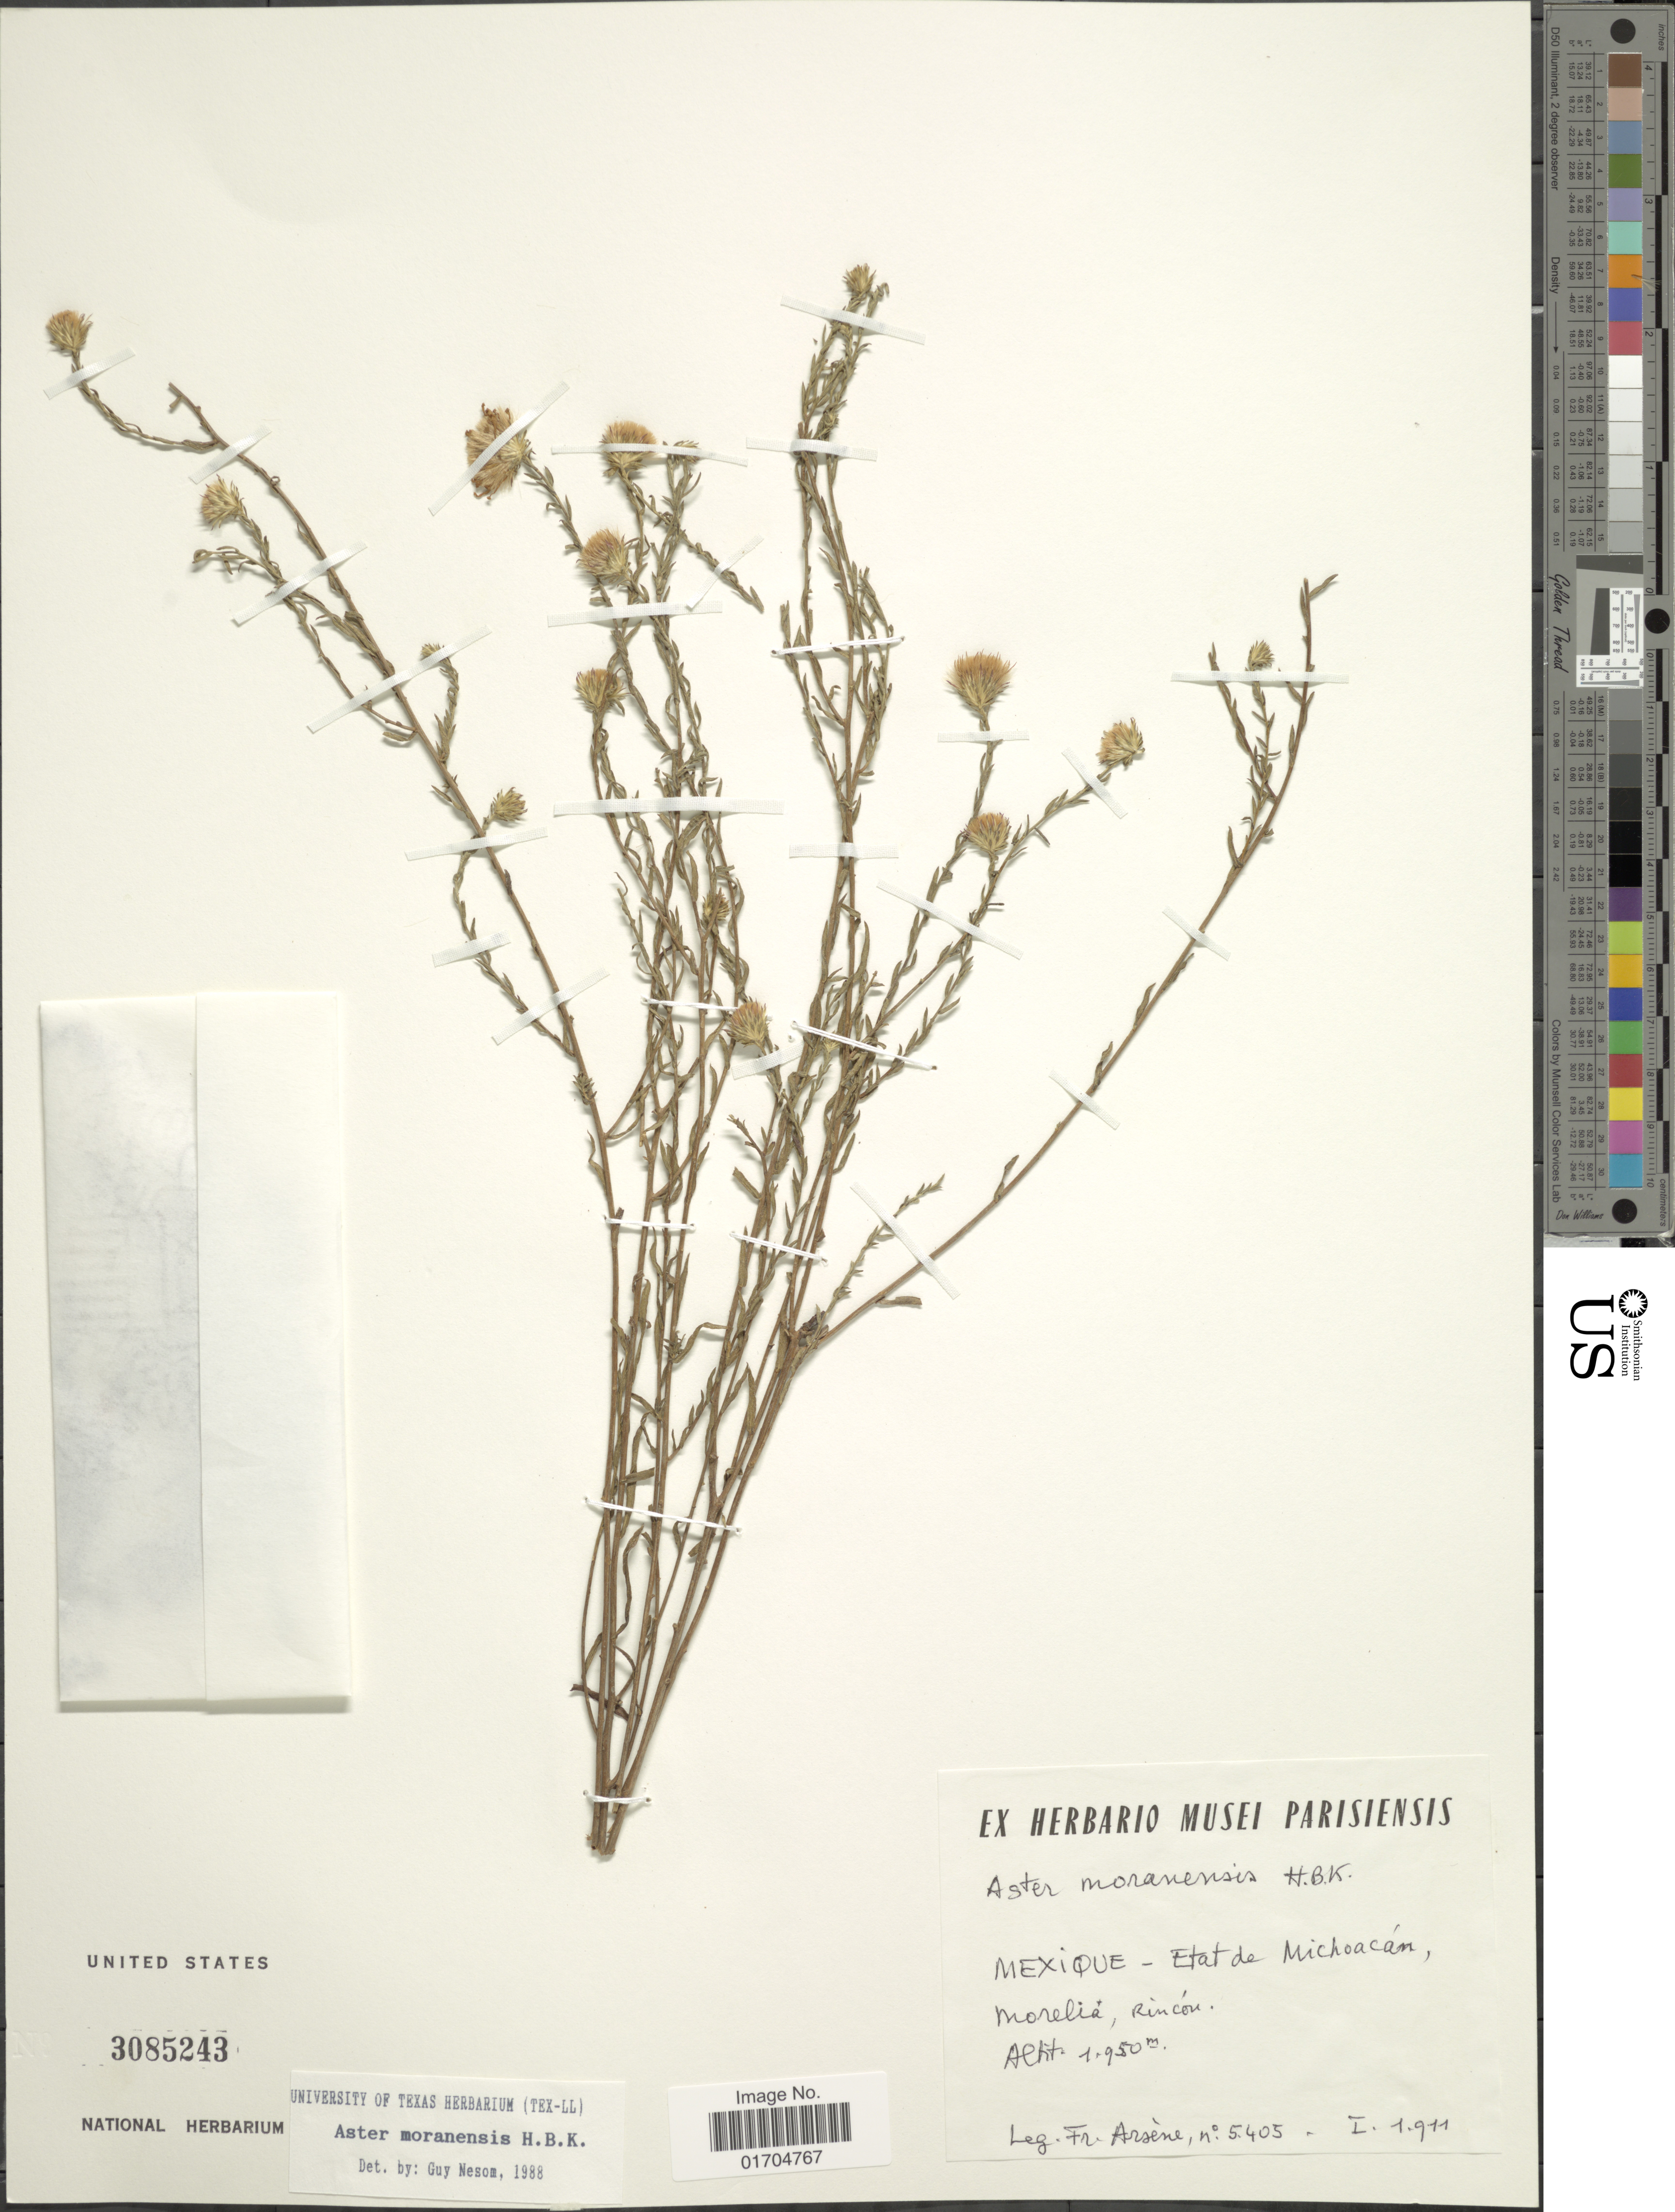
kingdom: Plantae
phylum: Tracheophyta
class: Magnoliopsida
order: Asterales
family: Asteraceae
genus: Symphyotrichum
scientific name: Symphyotrichum moranense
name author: (Kunth) G.L. Nesom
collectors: F. Arsène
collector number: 5405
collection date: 1911-01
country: Mexico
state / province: Michoacán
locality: Morelia, Rincón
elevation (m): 1950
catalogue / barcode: US 3085243